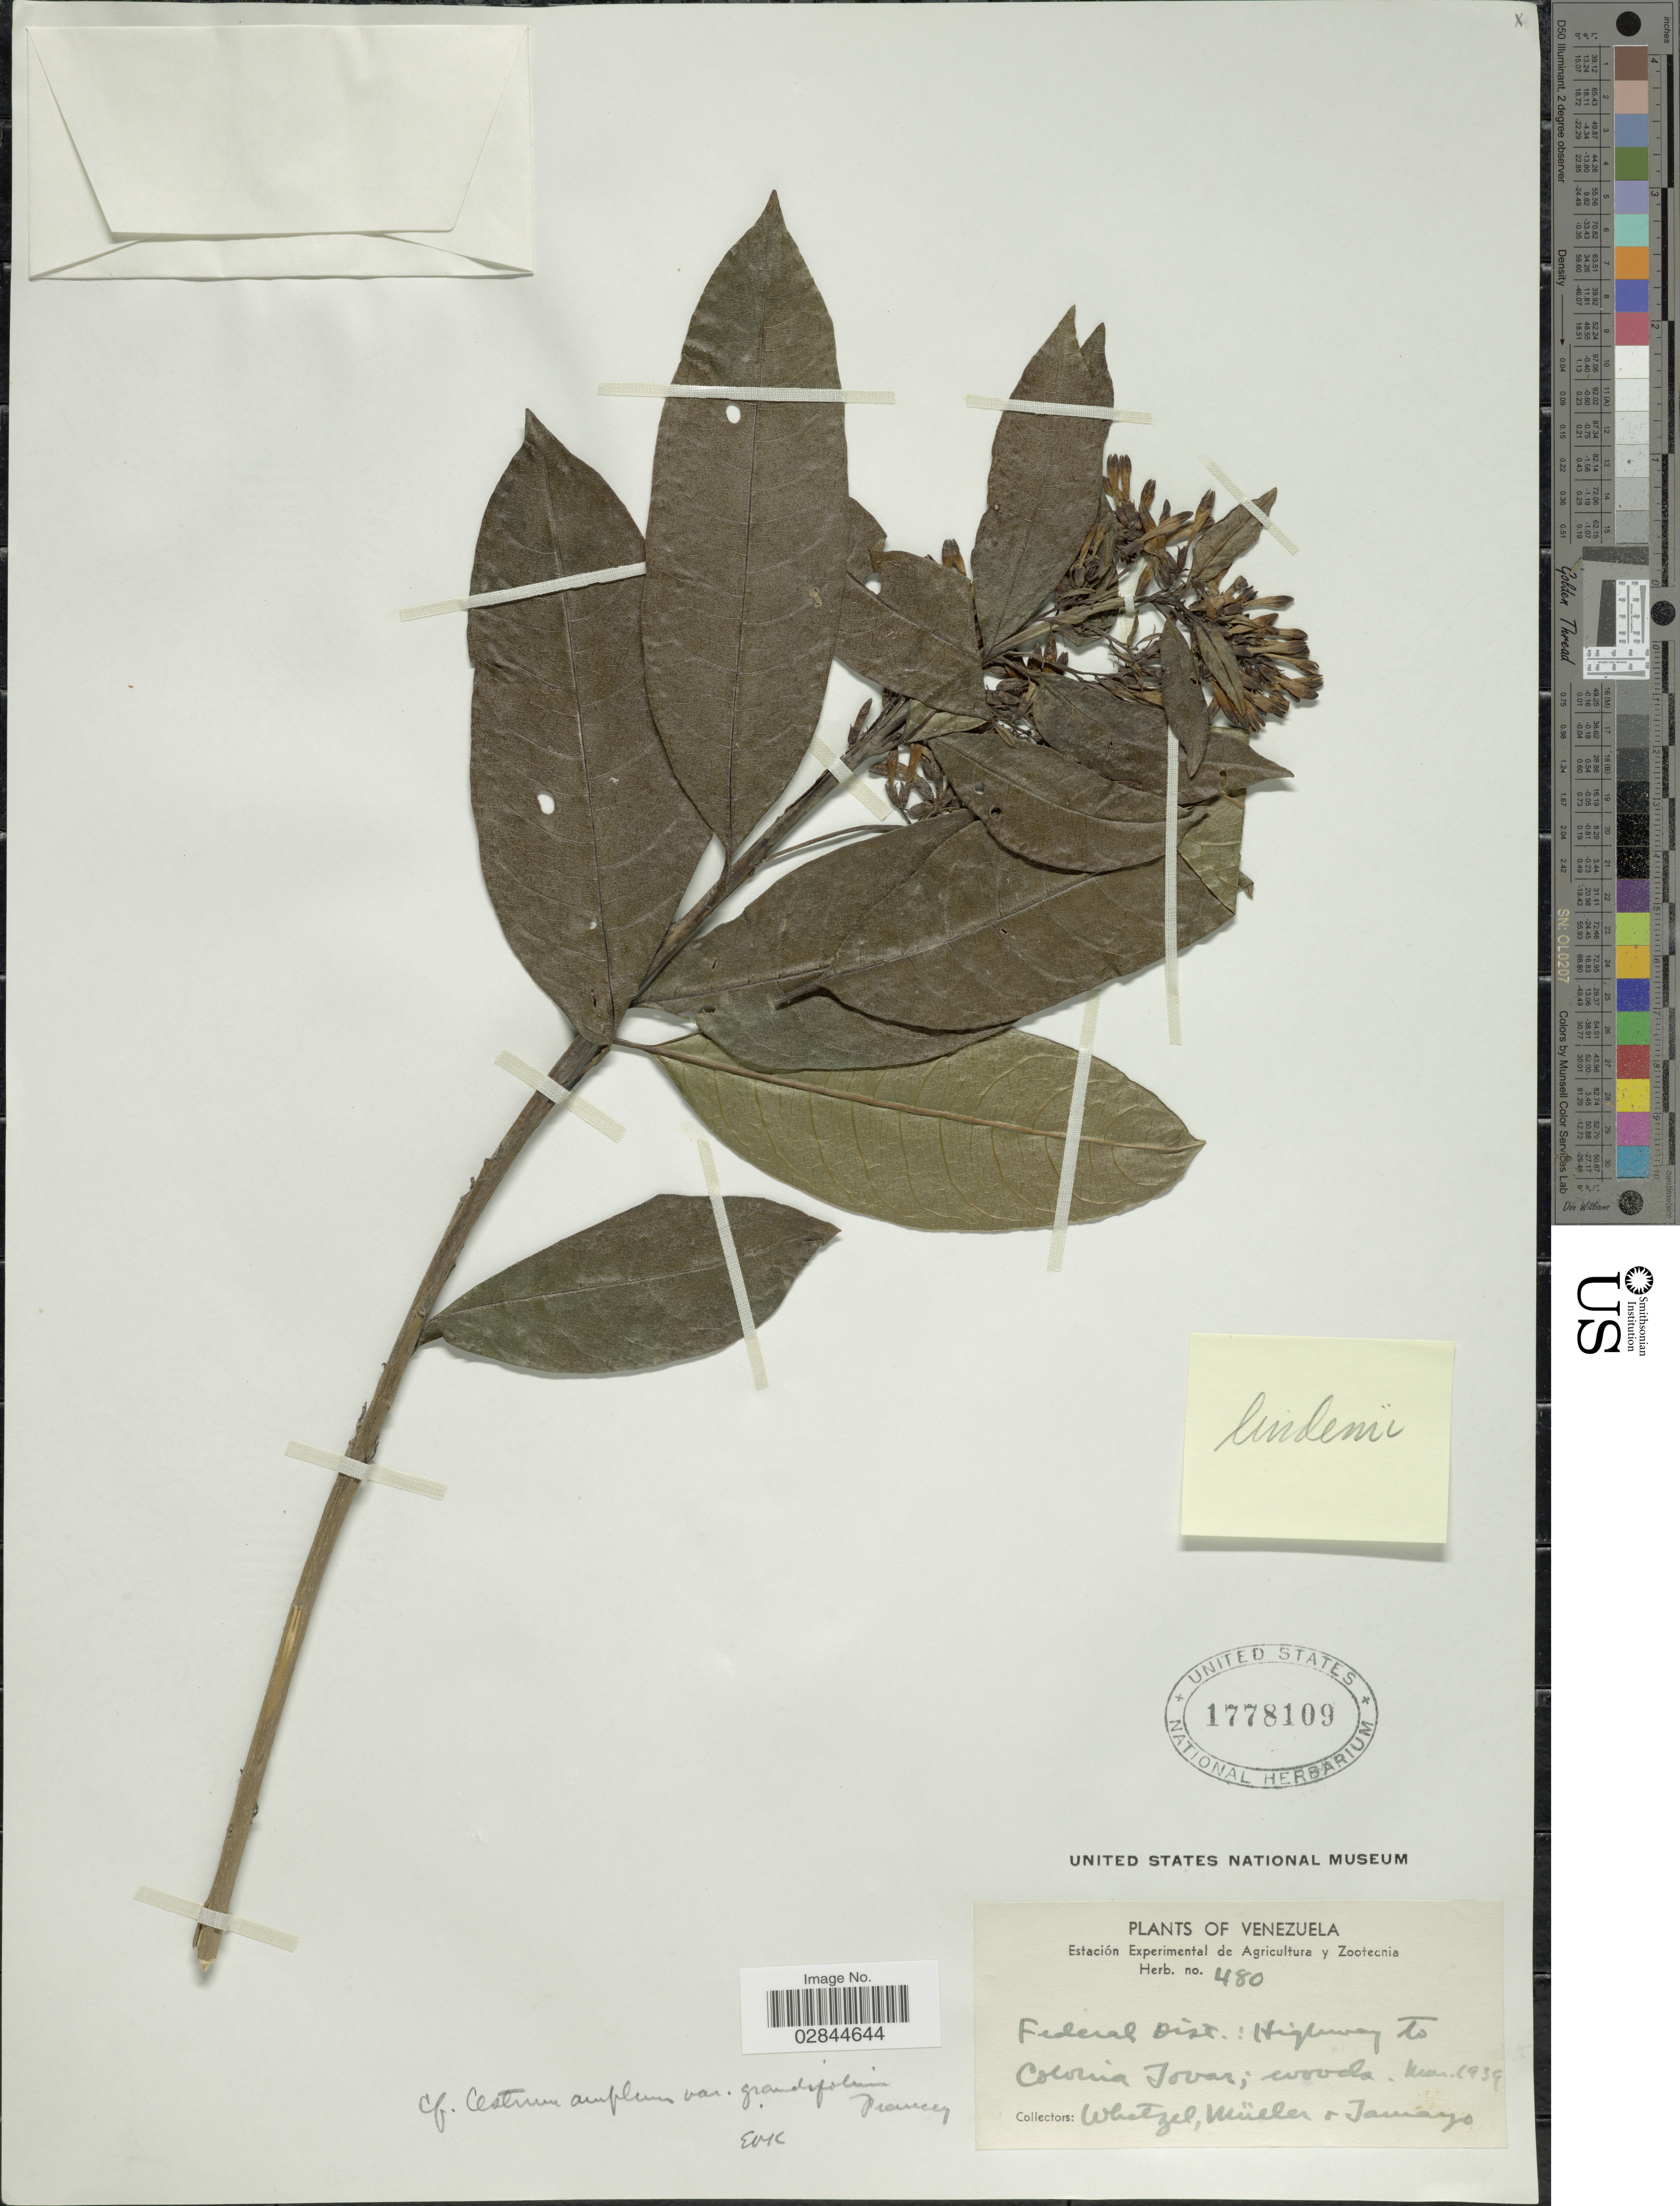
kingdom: Plantae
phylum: Tracheophyta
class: Magnoliopsida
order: Solanales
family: Solanaceae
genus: Cestrum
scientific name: Cestrum lindenii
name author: Dunal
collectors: Whetzel, -- Müller & Jamayo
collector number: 480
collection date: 1939-03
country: Venezuela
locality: Colonia Tovar.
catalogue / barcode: US 1778109